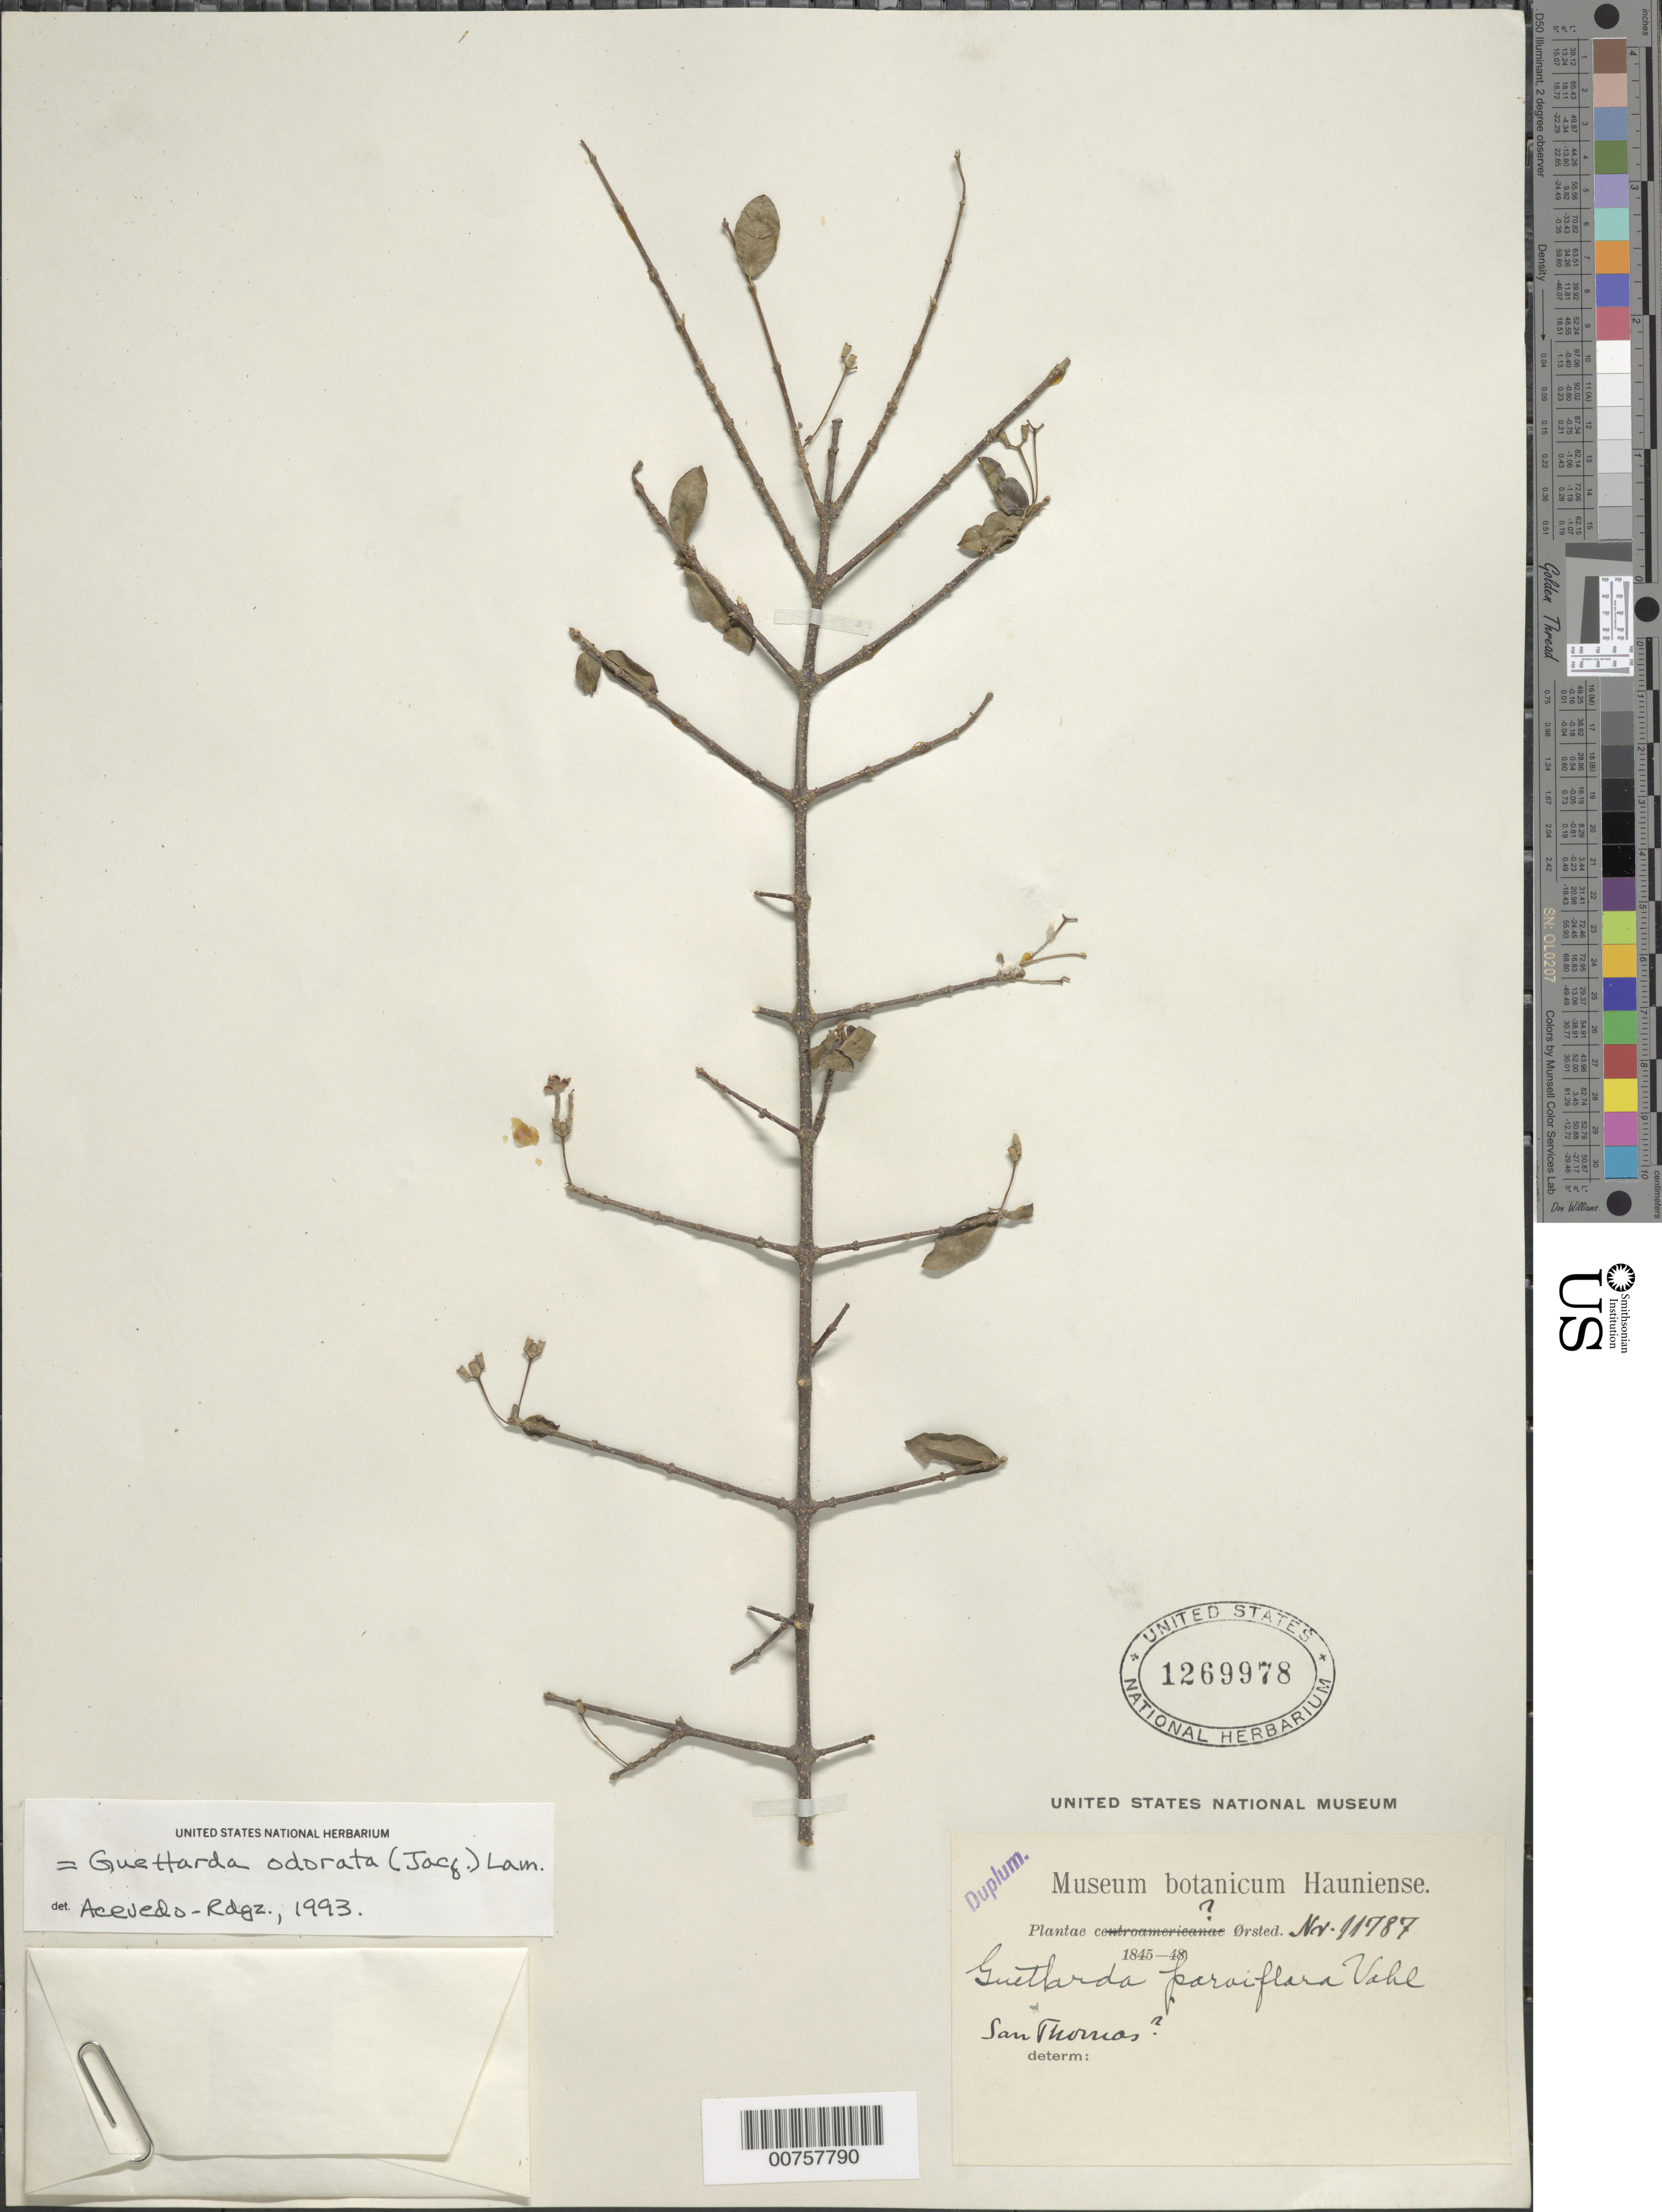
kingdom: Plantae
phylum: Tracheophyta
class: Magnoliopsida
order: Gentianales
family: Rubiaceae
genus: Guettarda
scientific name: Guettarda odorata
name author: (Jacq.) Lam.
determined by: Acevedo-Rodríguez, P., (BOT), Smithsonian Institution - National Museum of Natural History (UNITED STATES)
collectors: A. S. Oersted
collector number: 11787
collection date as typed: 1845 to -- --- 1848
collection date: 1845/1848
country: U.S. Virgin Islands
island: St. Thomas Island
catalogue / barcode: US 1269978